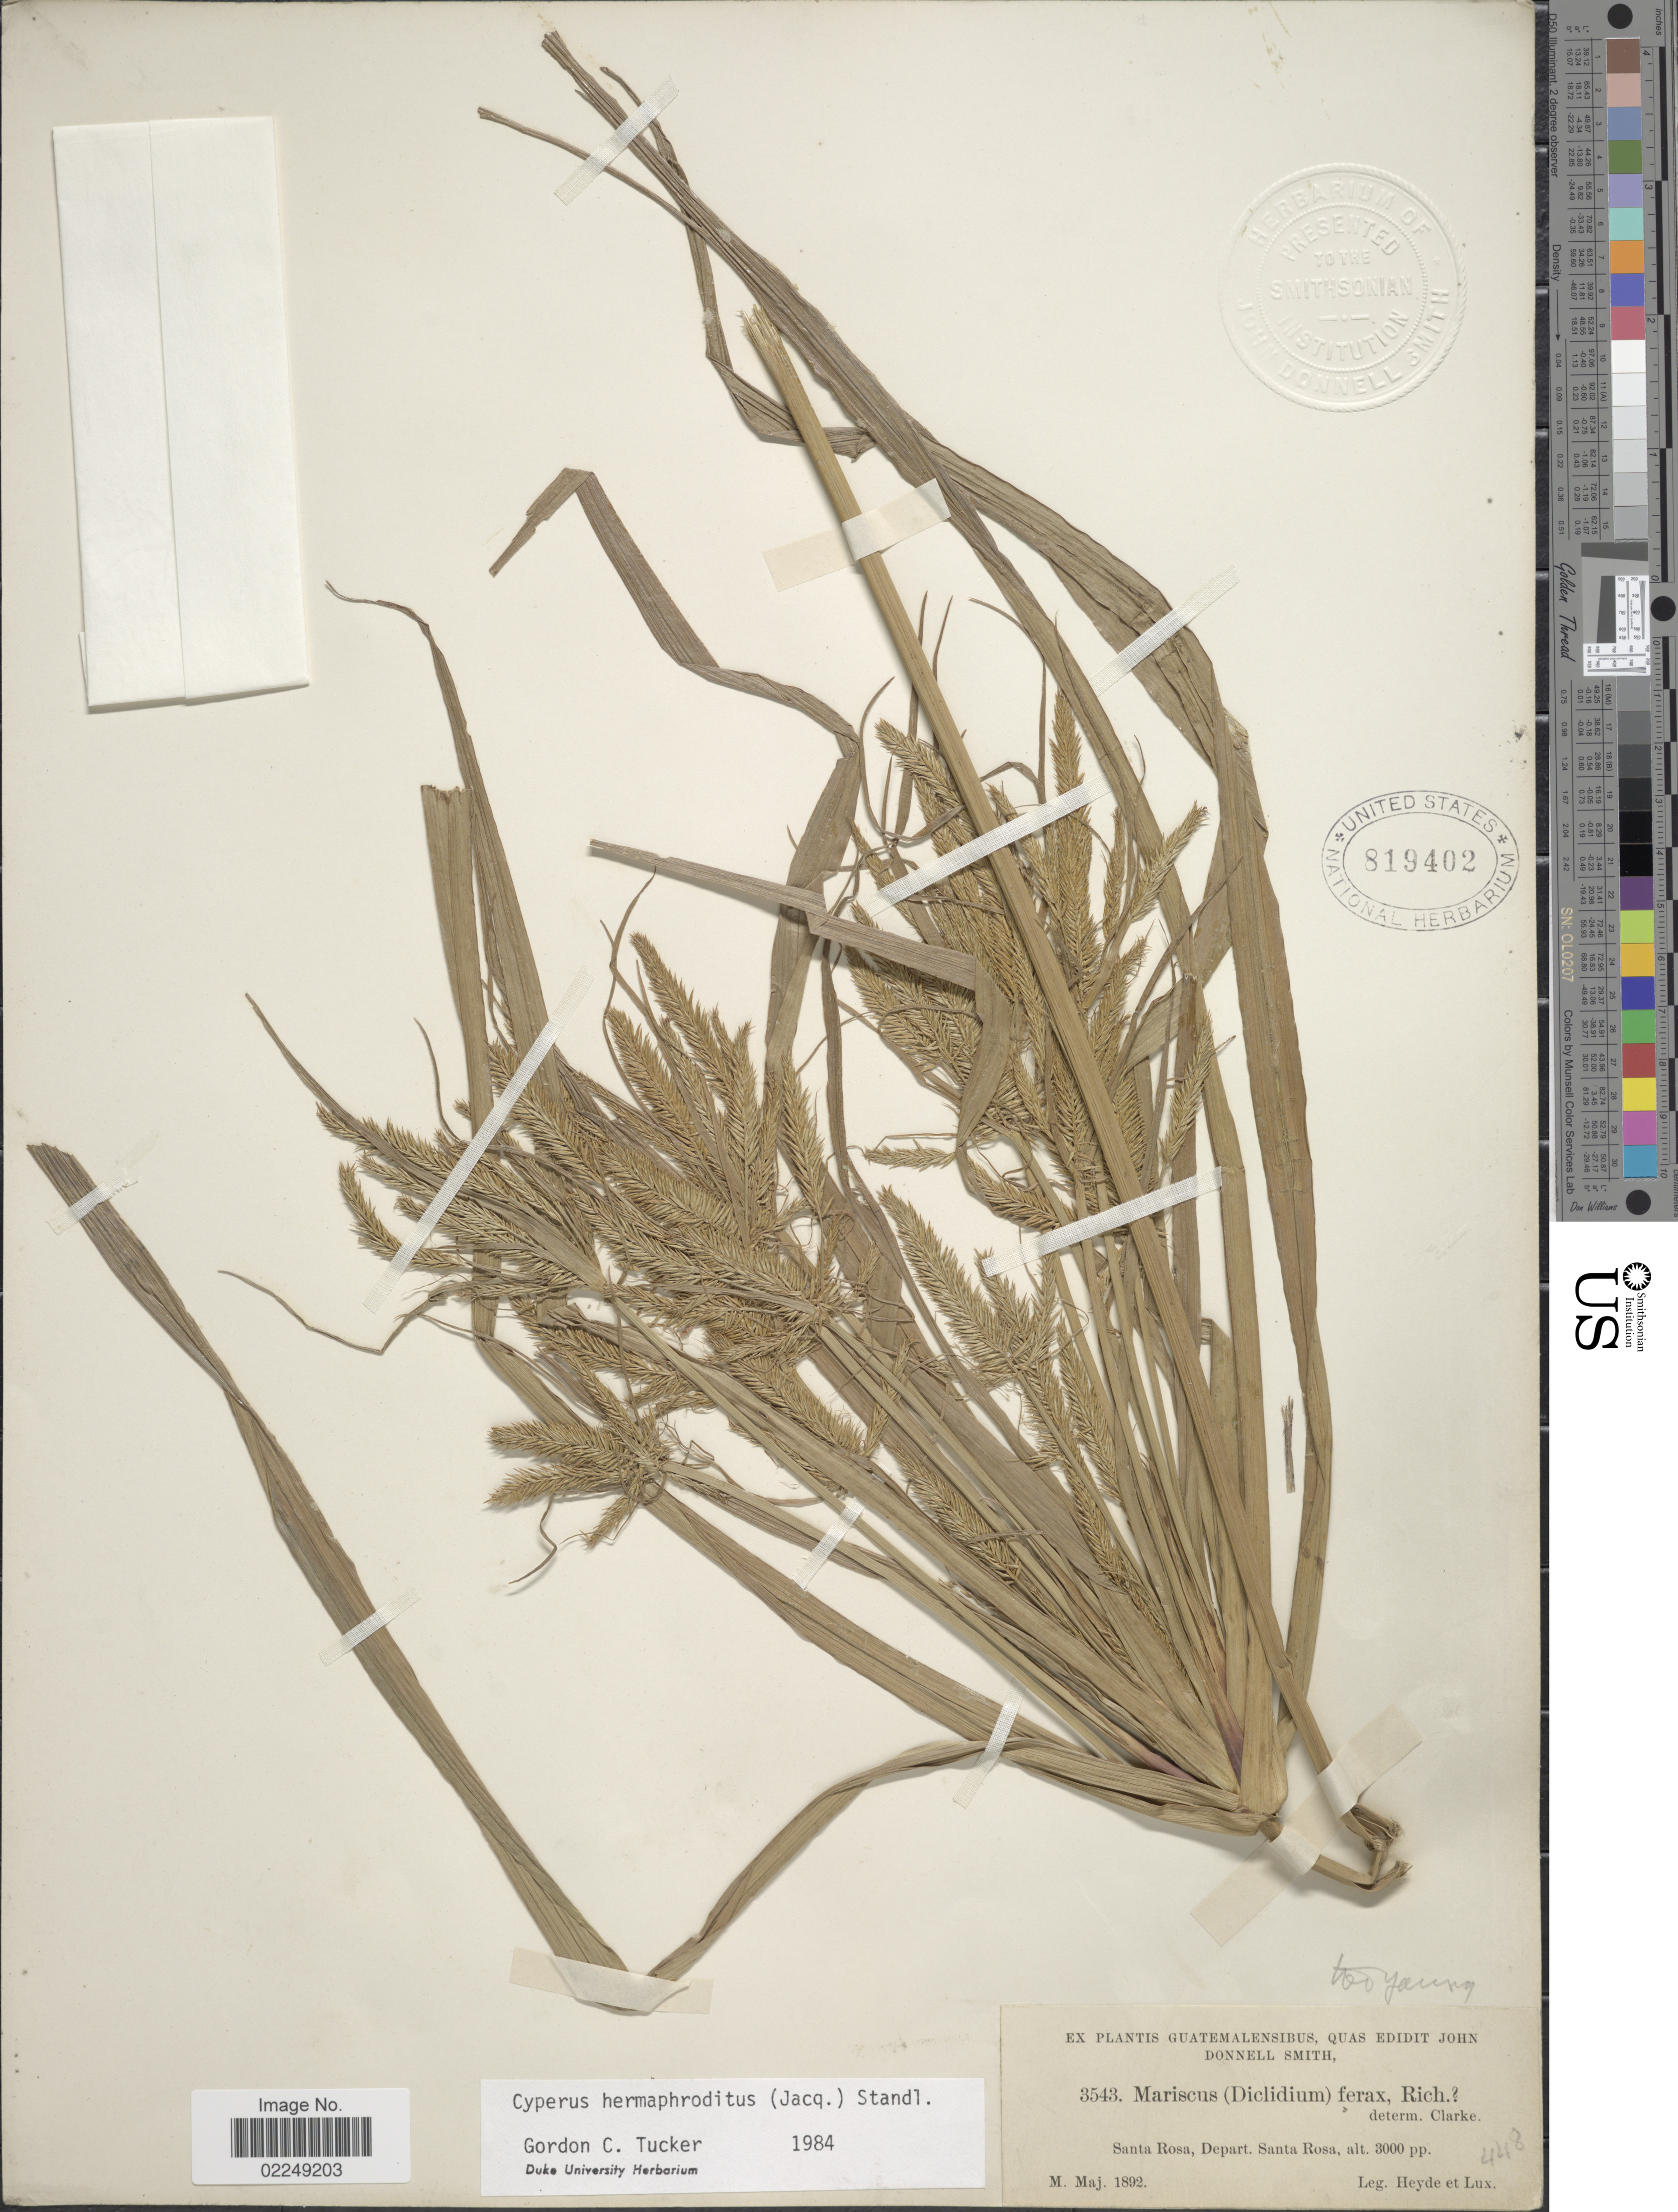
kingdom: Plantae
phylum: Tracheophyta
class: Liliopsida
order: Poales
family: Cyperaceae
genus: Cyperus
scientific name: Cyperus hermaphroditus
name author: (Jacq.) Standl.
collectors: Heyde & Lux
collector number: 3543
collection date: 1892-05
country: Guatemala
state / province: Santa Rosa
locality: Santa Rosa, Depart. Santa Rosa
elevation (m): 914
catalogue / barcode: US 819402